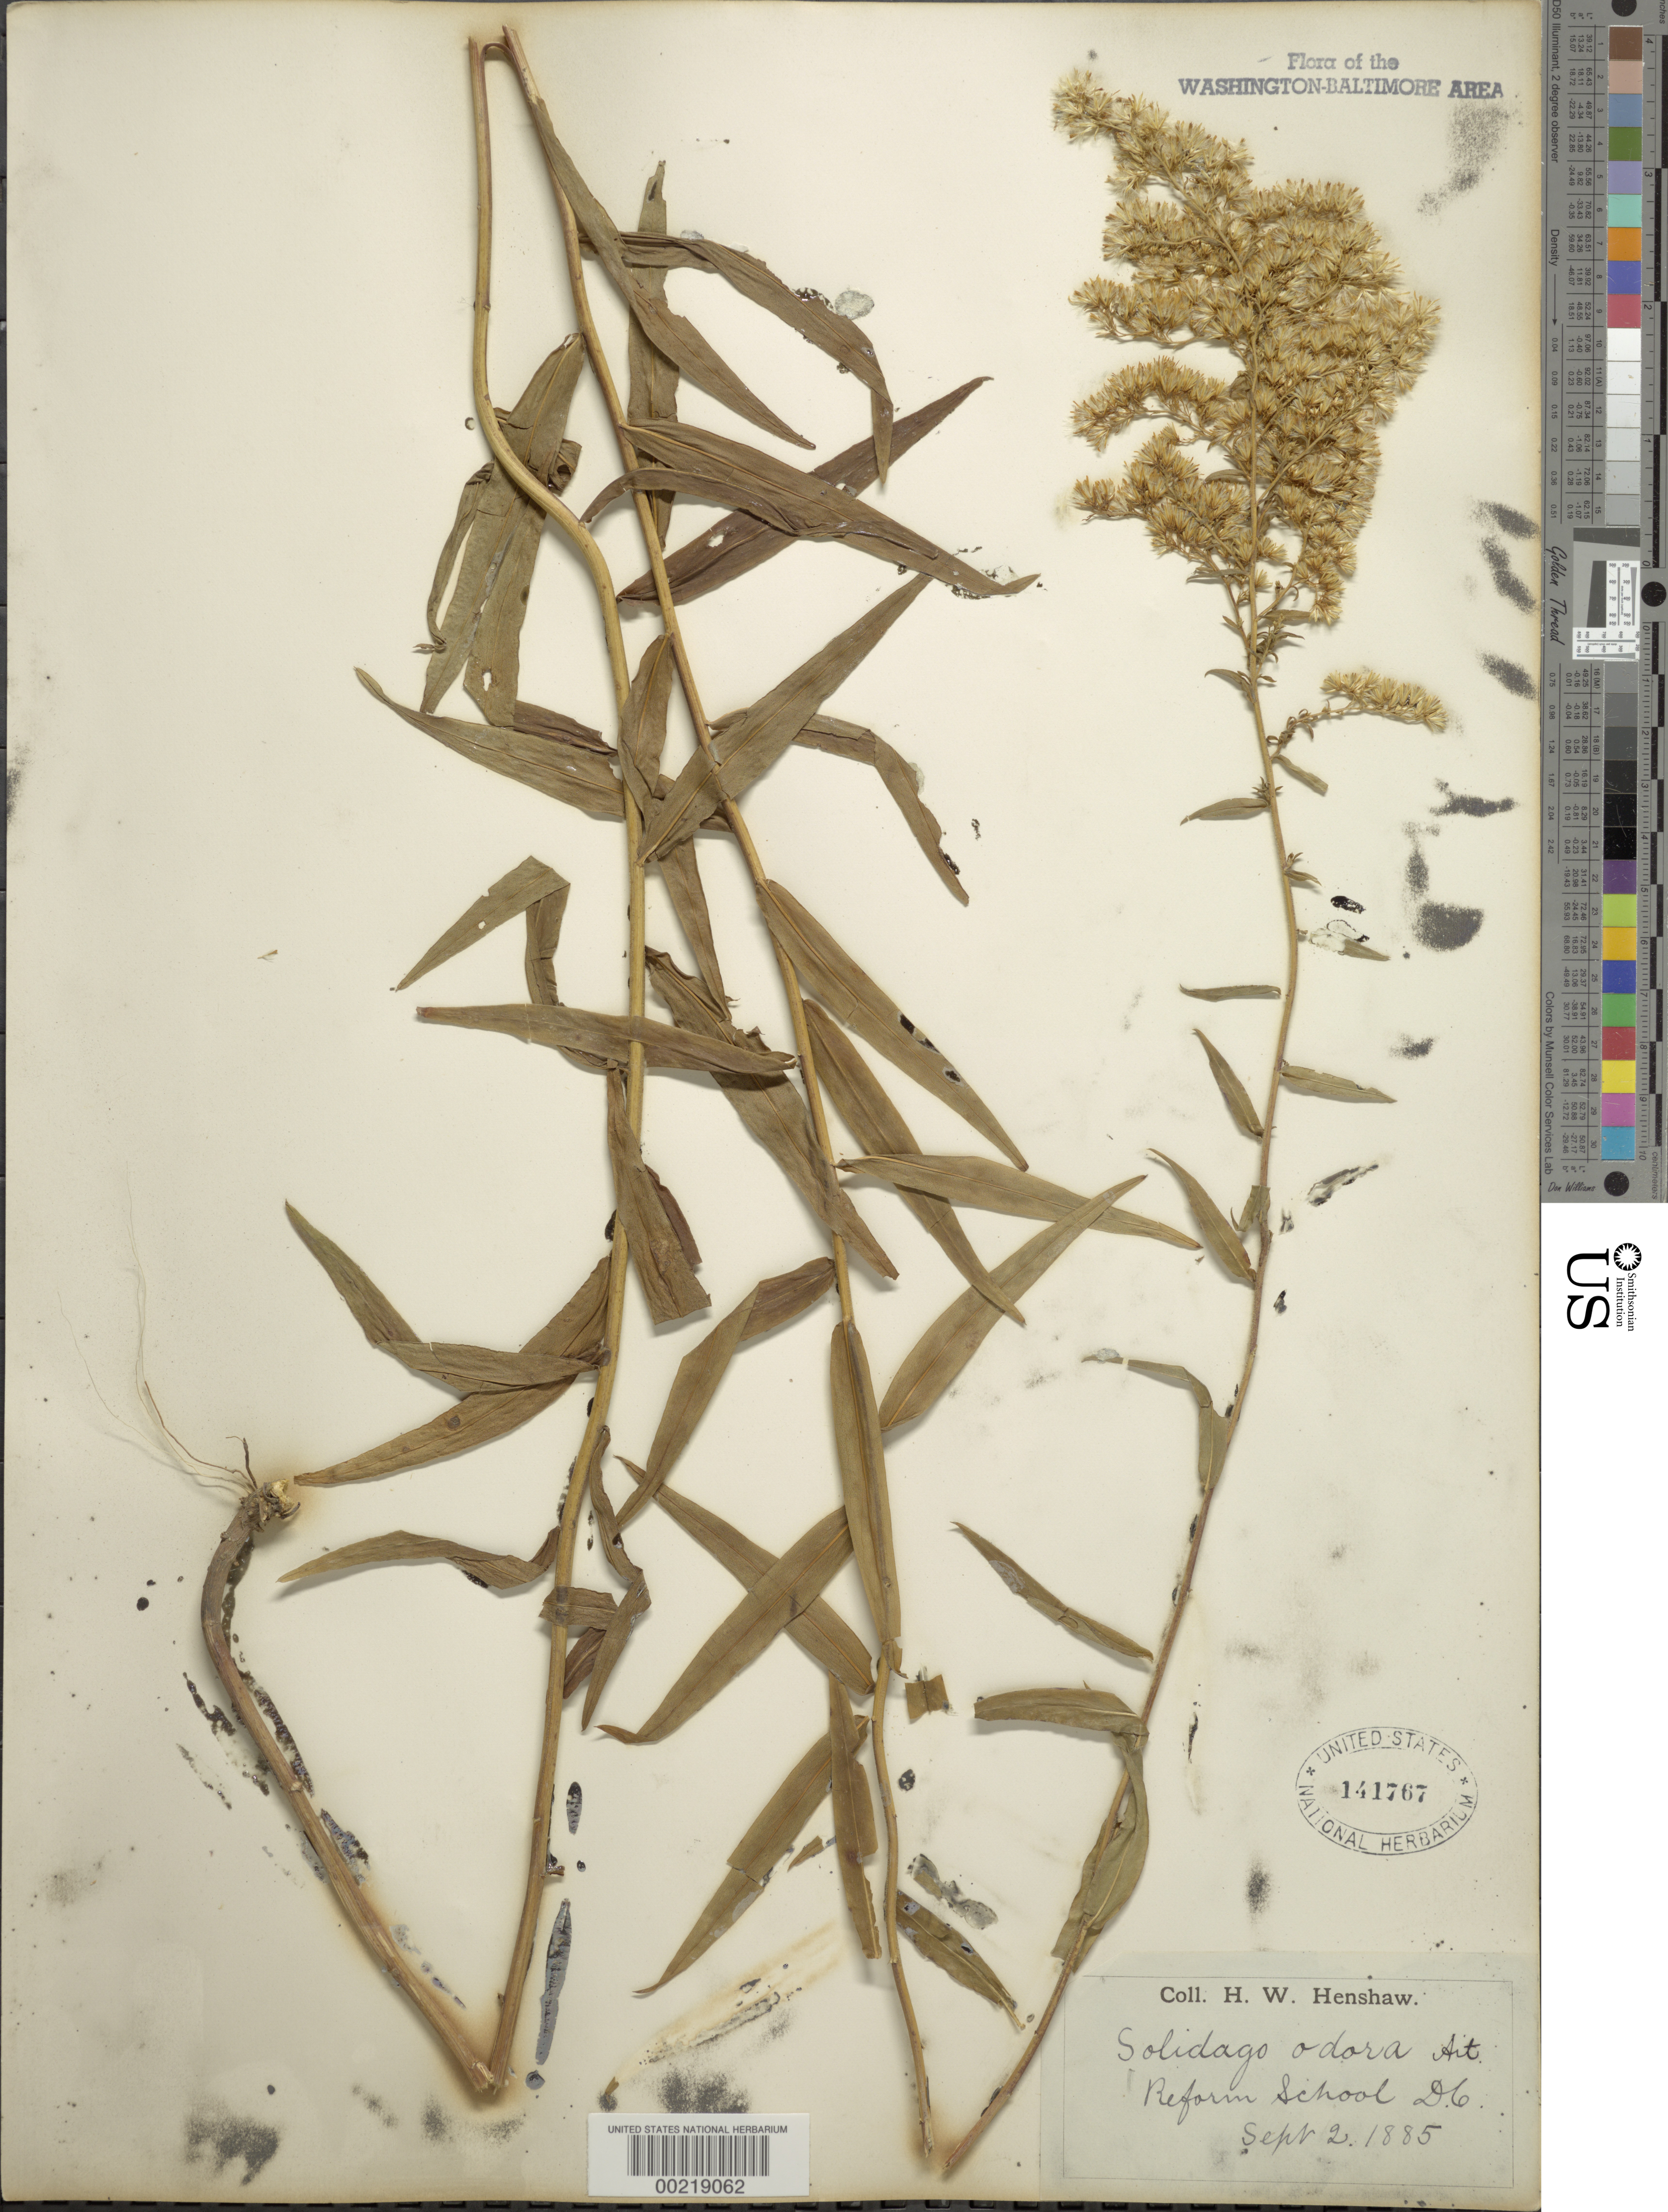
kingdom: Plantae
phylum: Tracheophyta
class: Magnoliopsida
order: Asterales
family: Asteraceae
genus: Solidago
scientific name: Solidago odora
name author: Aiton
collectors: H. Henshaw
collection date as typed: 02 Sep 1885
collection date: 1885-09-02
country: United States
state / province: District of Columbia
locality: Reform School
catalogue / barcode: US 141767